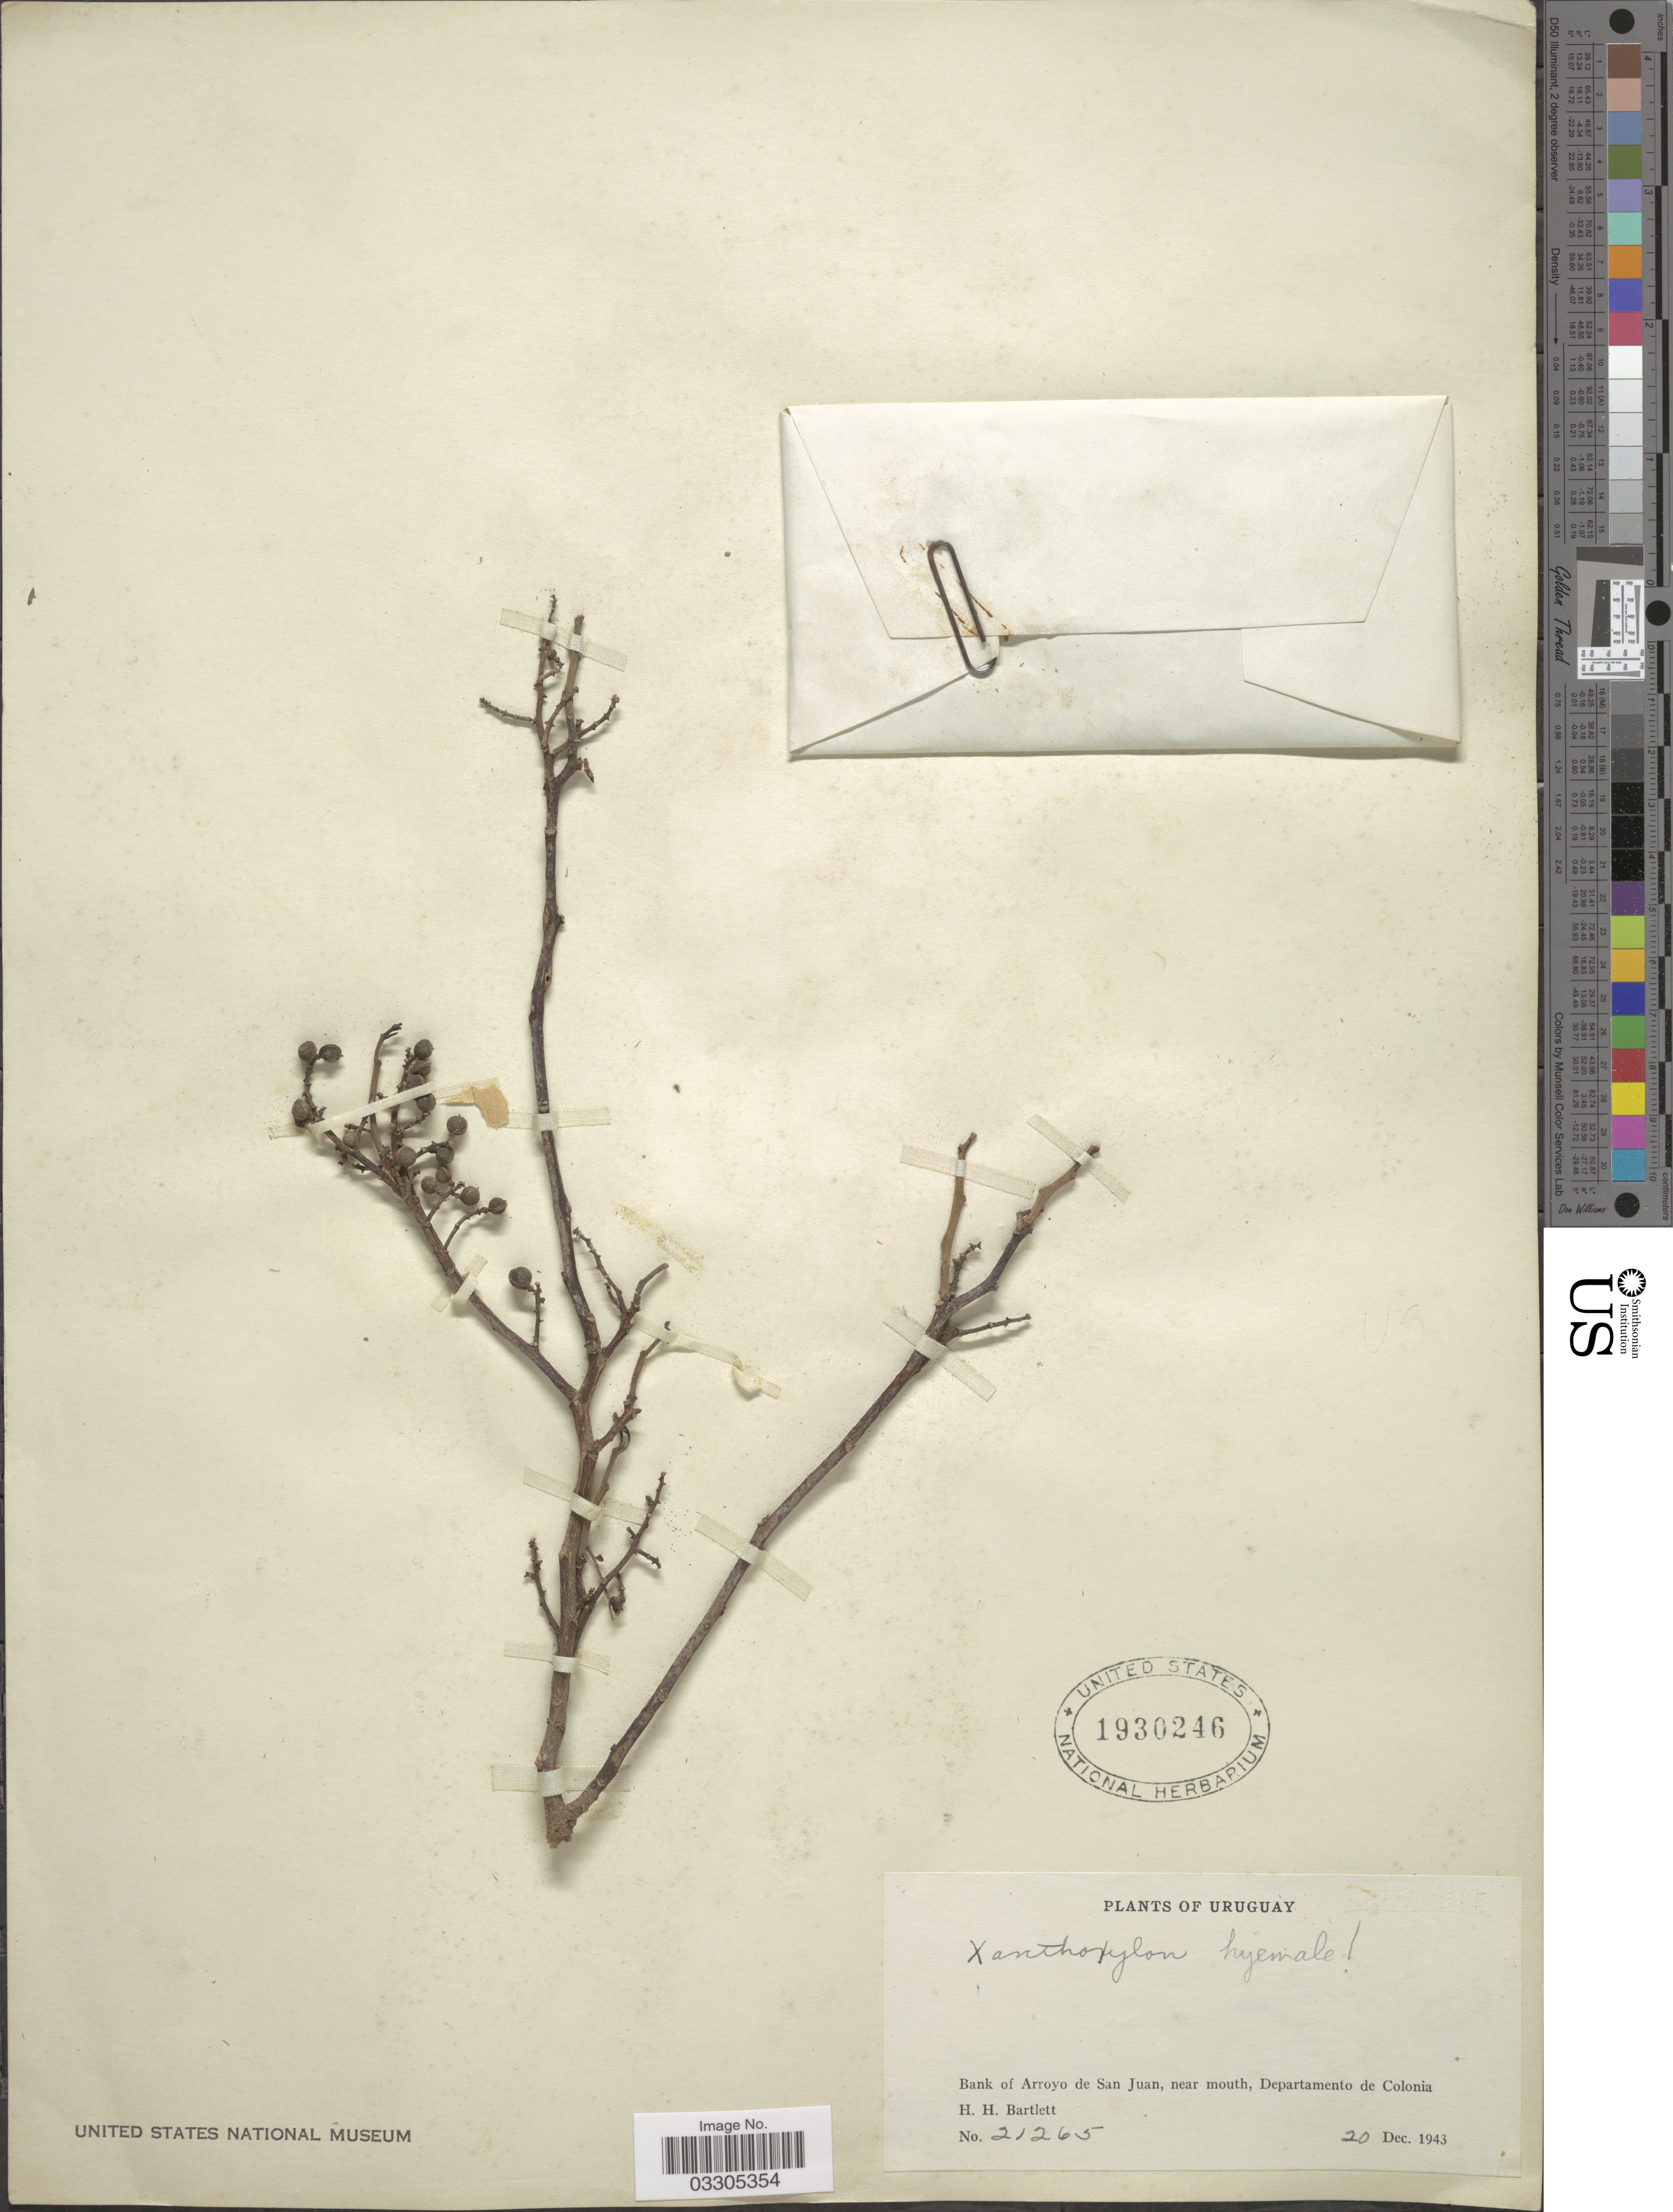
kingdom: Plantae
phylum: Tracheophyta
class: Magnoliopsida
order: Sapindales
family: Rutaceae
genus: Zanthoxylum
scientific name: Zanthoxylum hiemalis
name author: A. St.-Hil.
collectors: H. H. Bartlett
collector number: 21265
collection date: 1943-12-20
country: Uruguay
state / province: Colonia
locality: Bank of Arroyo de San Juan, near mouth, Departamento de Colonia.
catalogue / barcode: US 1930246